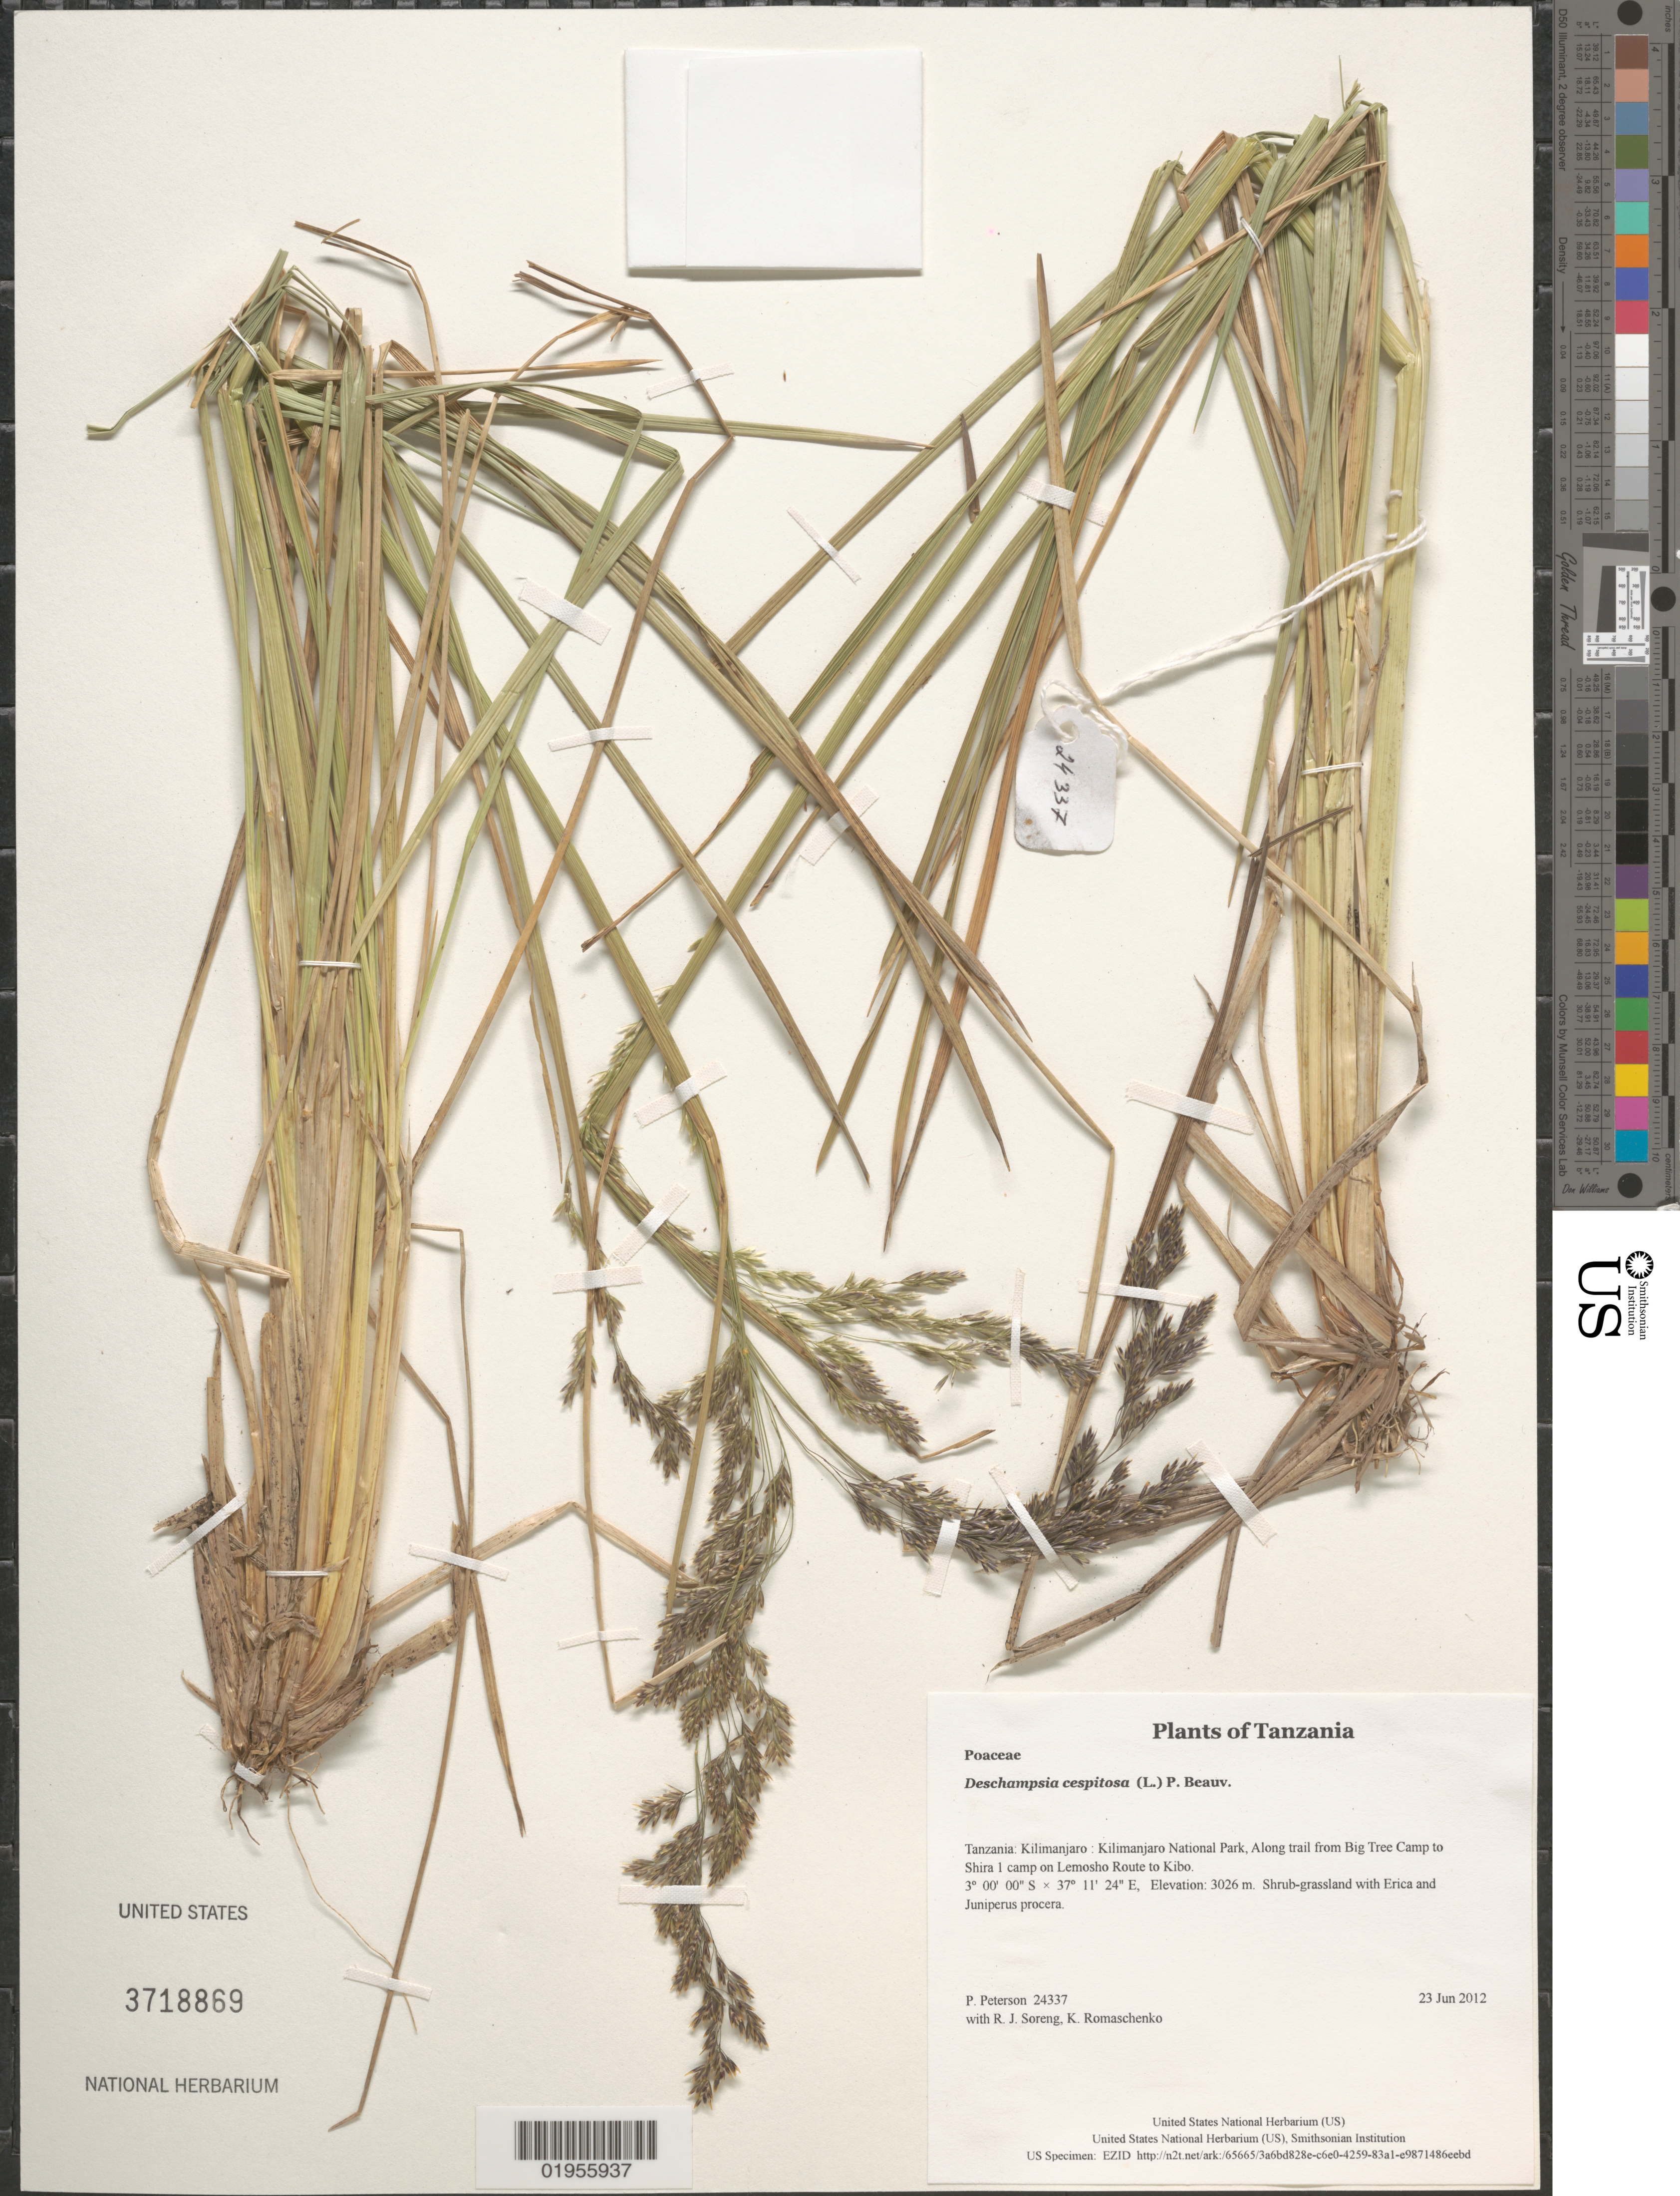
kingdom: Plantae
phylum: Tracheophyta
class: Liliopsida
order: Poales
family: Poaceae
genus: Deschampsia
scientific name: Deschampsia cespitosa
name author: (L.) P. Beauv.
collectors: P. M. Peterson, R. J. Soreng & K. Romaschenko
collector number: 24337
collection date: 2012-06-23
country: Tanzania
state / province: Kilimanjaro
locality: Kilimanjaro National Park, Along trail from Big Tree Camp to Shira 1 camp on Lemosho Route to Kibo.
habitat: Shrub-grassland with Erica and Juniperus procera.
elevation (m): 3026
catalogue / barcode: US 3718869